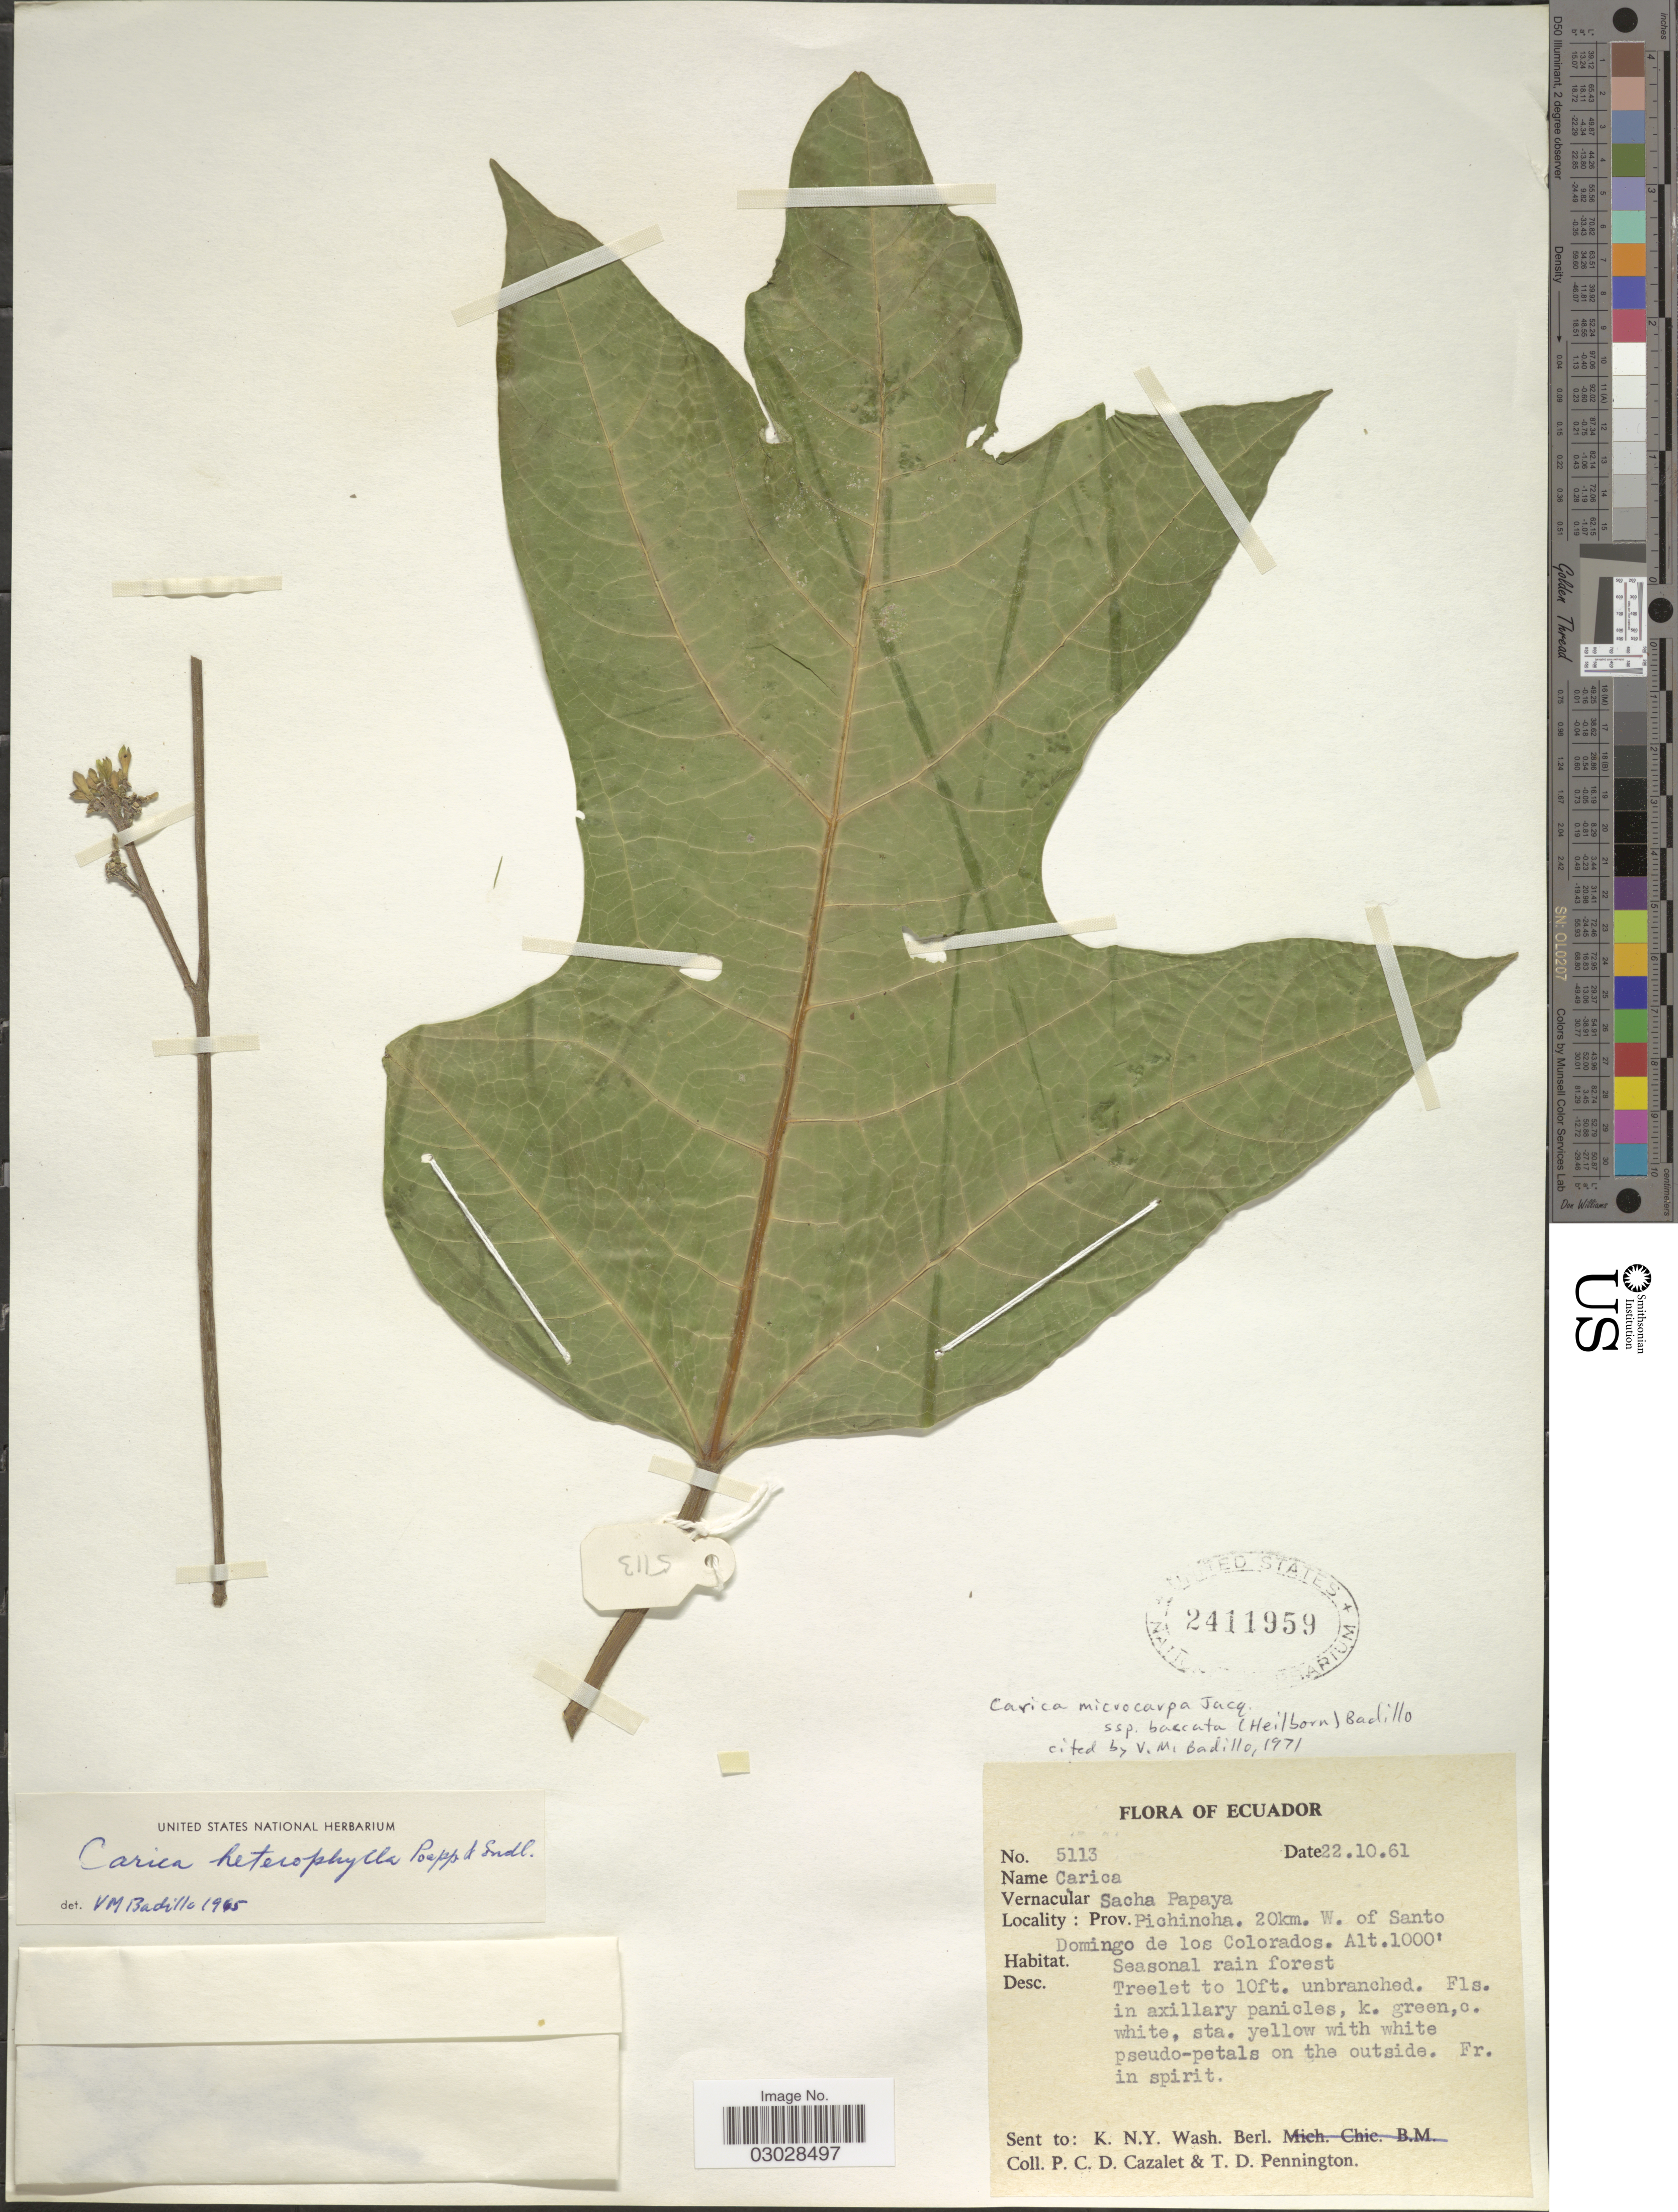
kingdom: Plantae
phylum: Tracheophyta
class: Magnoliopsida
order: Brassicales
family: Caricaceae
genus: Vasconcellea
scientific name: Vasconcellea microcarpa subsp. baccata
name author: (Heilborn) V.M. Badillo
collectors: T. D. Pennington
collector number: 5113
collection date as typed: Transcribed d/m/y: 22/10/61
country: Ecuador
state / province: Pichincha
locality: Prov. Pichincha. 20km. W. of Santo Domingo de los Colorados.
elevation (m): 305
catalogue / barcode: US 2411959